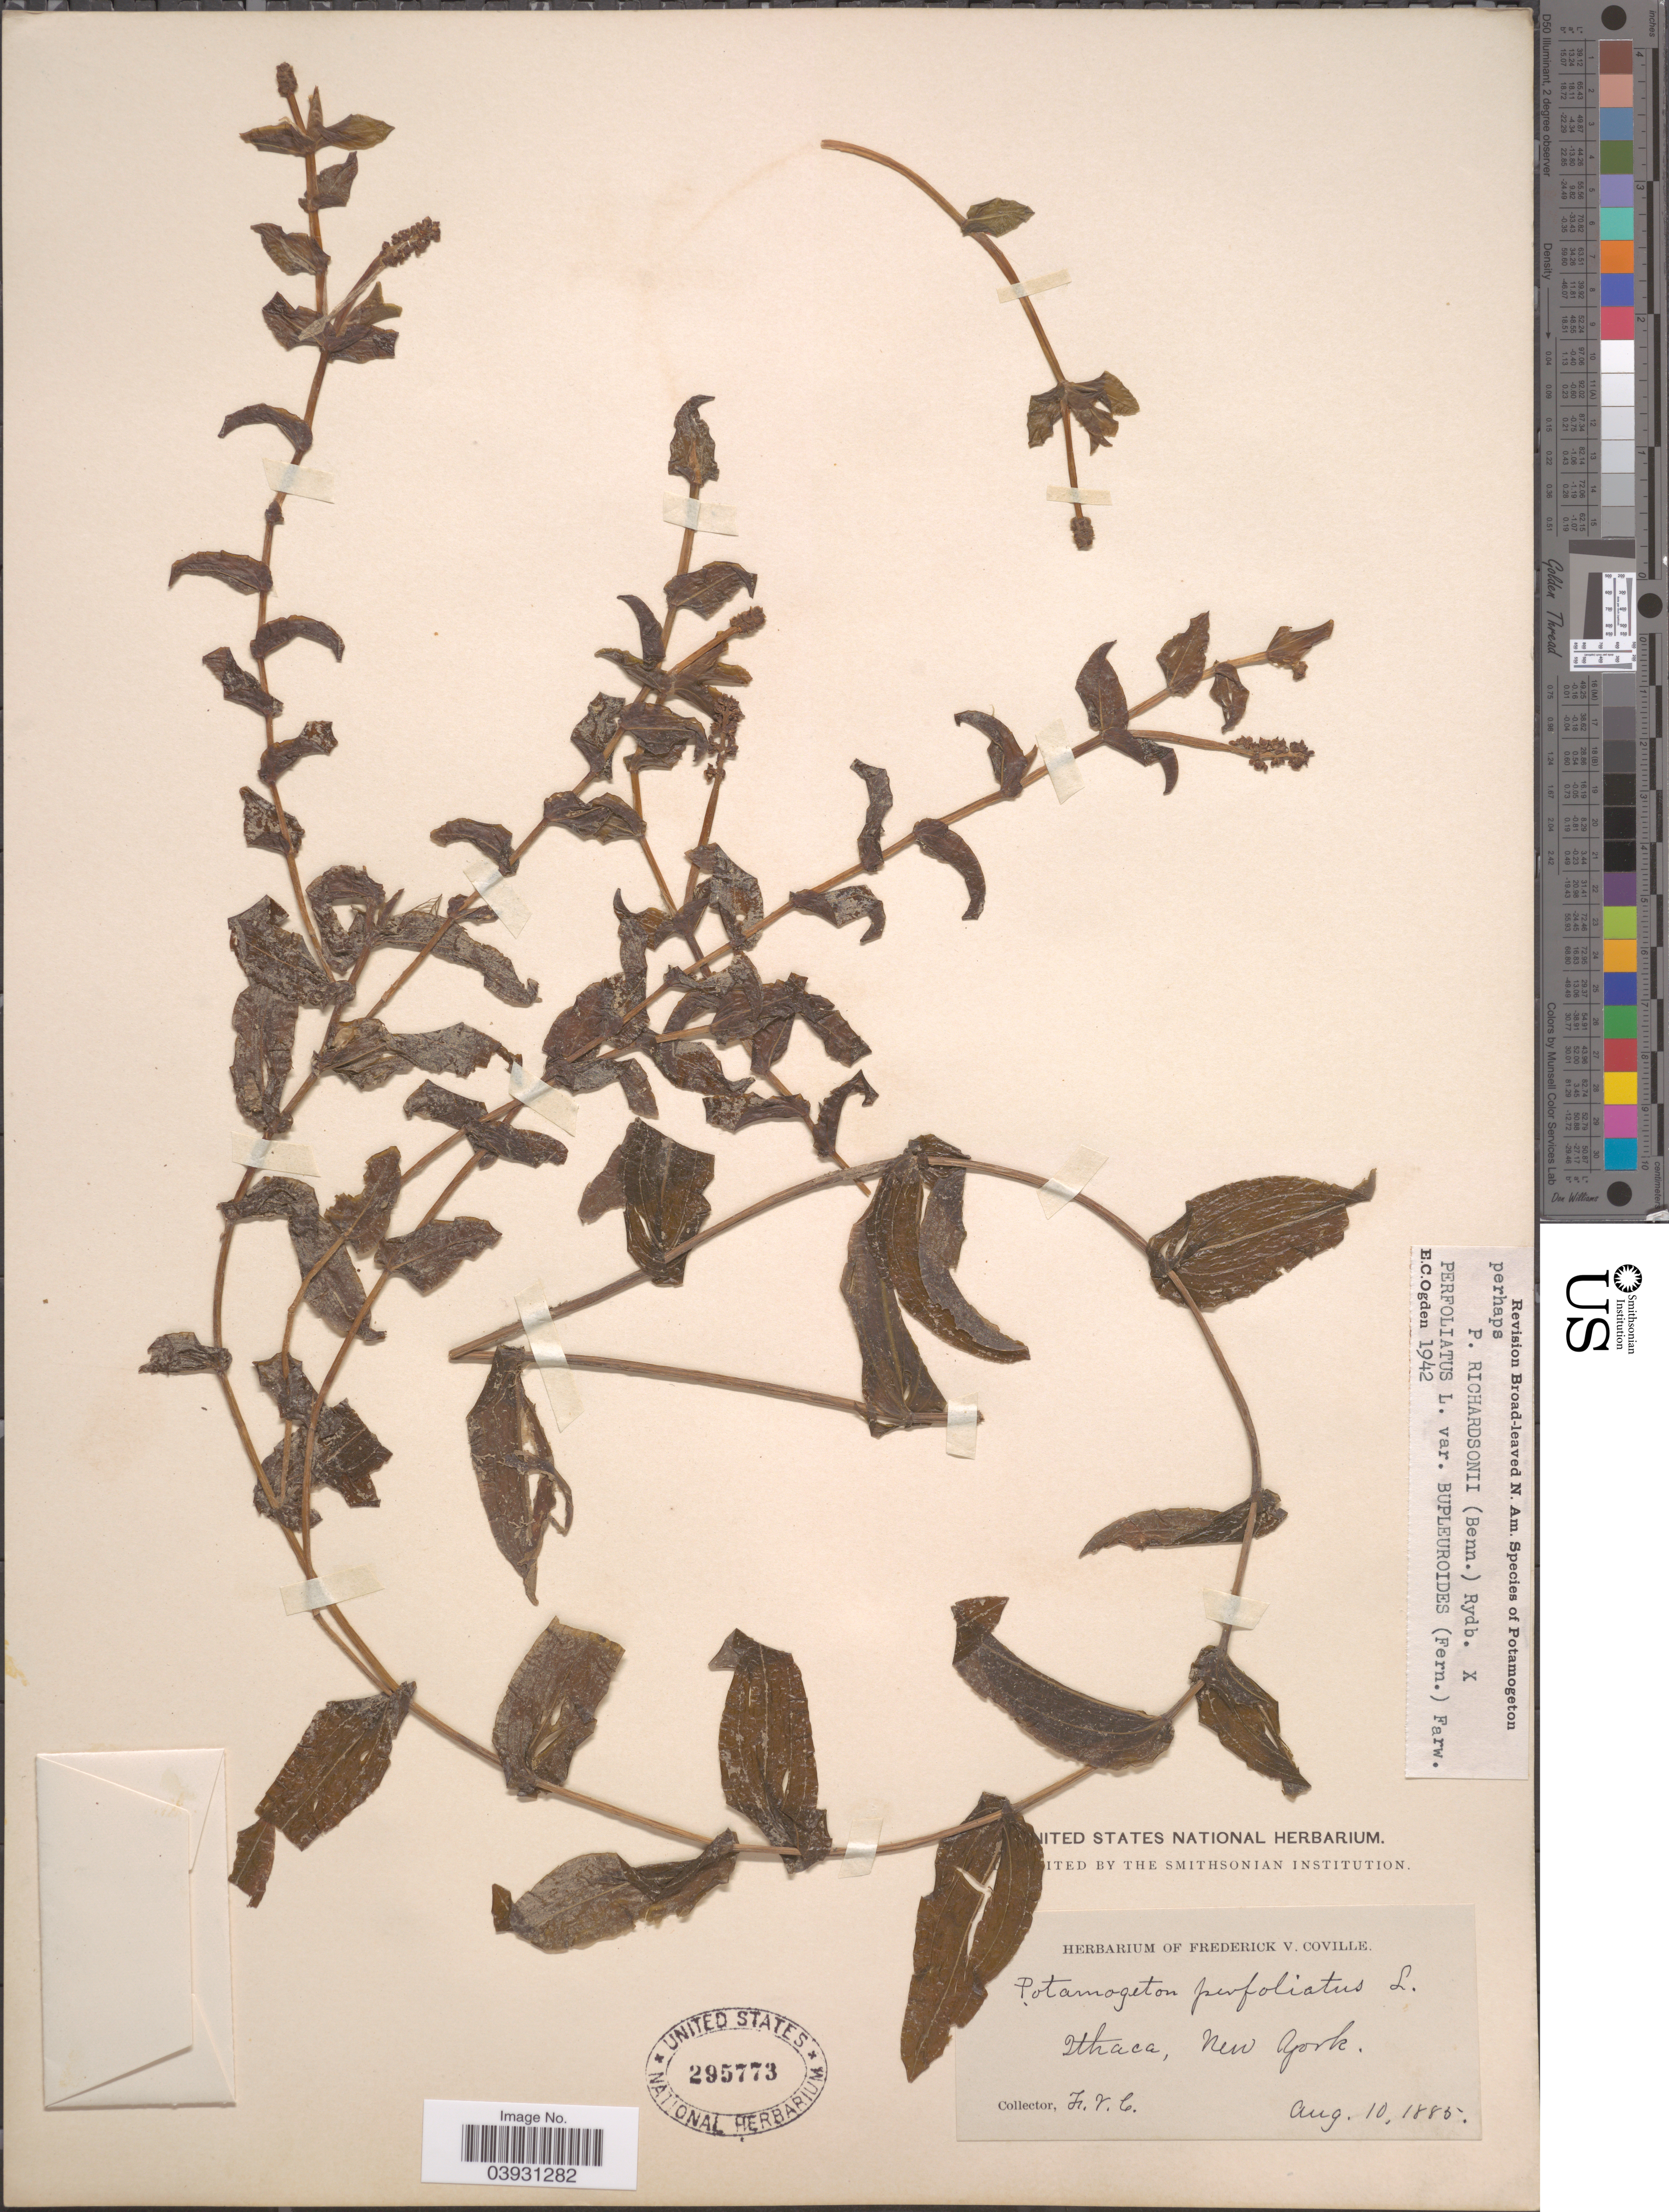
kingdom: Plantae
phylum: Tracheophyta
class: Liliopsida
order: Alismatales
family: Potamogetonaceae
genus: Potamogeton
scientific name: Potamogeton richardsonii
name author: (A.W. Benn.) Rydb.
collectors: F. V. Coville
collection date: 1885-08-10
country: United States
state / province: New York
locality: Ithaca.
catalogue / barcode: US 295773